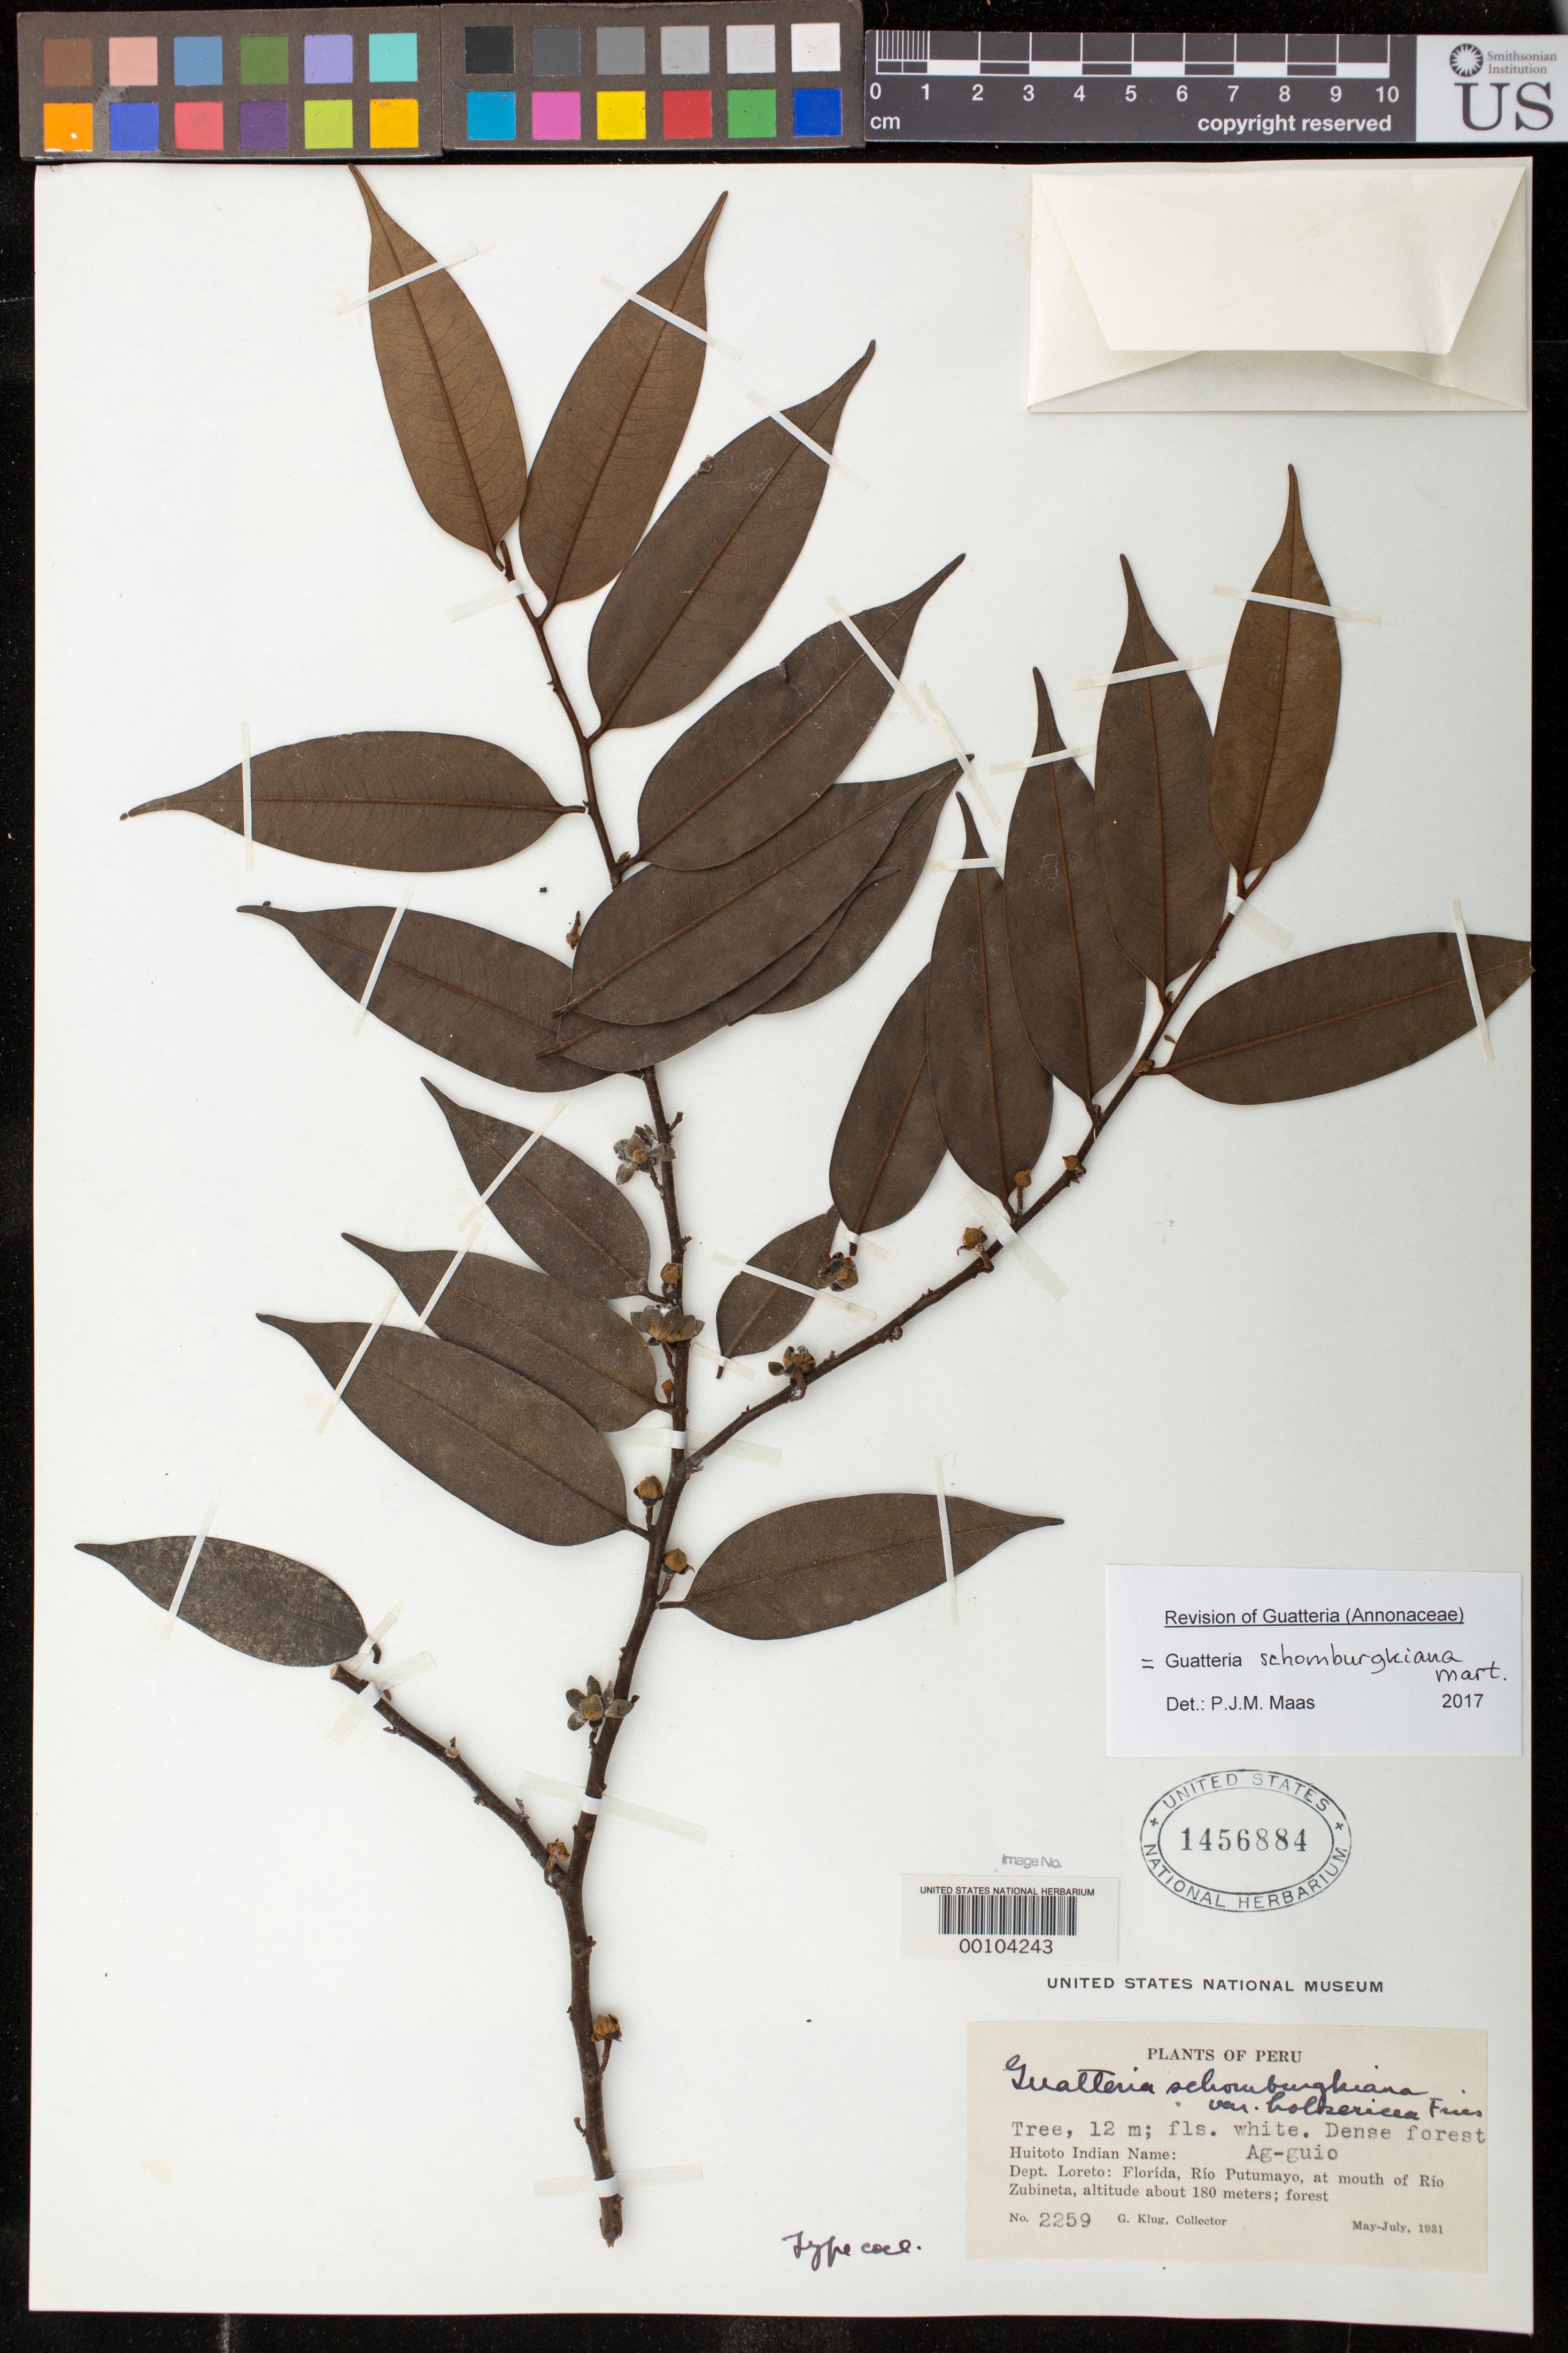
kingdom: Plantae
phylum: Tracheophyta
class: Magnoliopsida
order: Magnoliales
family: Annonaceae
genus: Guatteria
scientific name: Guatteria schomburgkiana var. holosericea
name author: R.E. Fr.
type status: Isotype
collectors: G. Klug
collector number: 2259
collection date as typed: May 1931 to -- Jul 1931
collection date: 1931-05/1931-07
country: Peru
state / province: Loreto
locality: Florida, Rio Putumayo, mouth of Rio Zubineta.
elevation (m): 180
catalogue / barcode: US 1456884